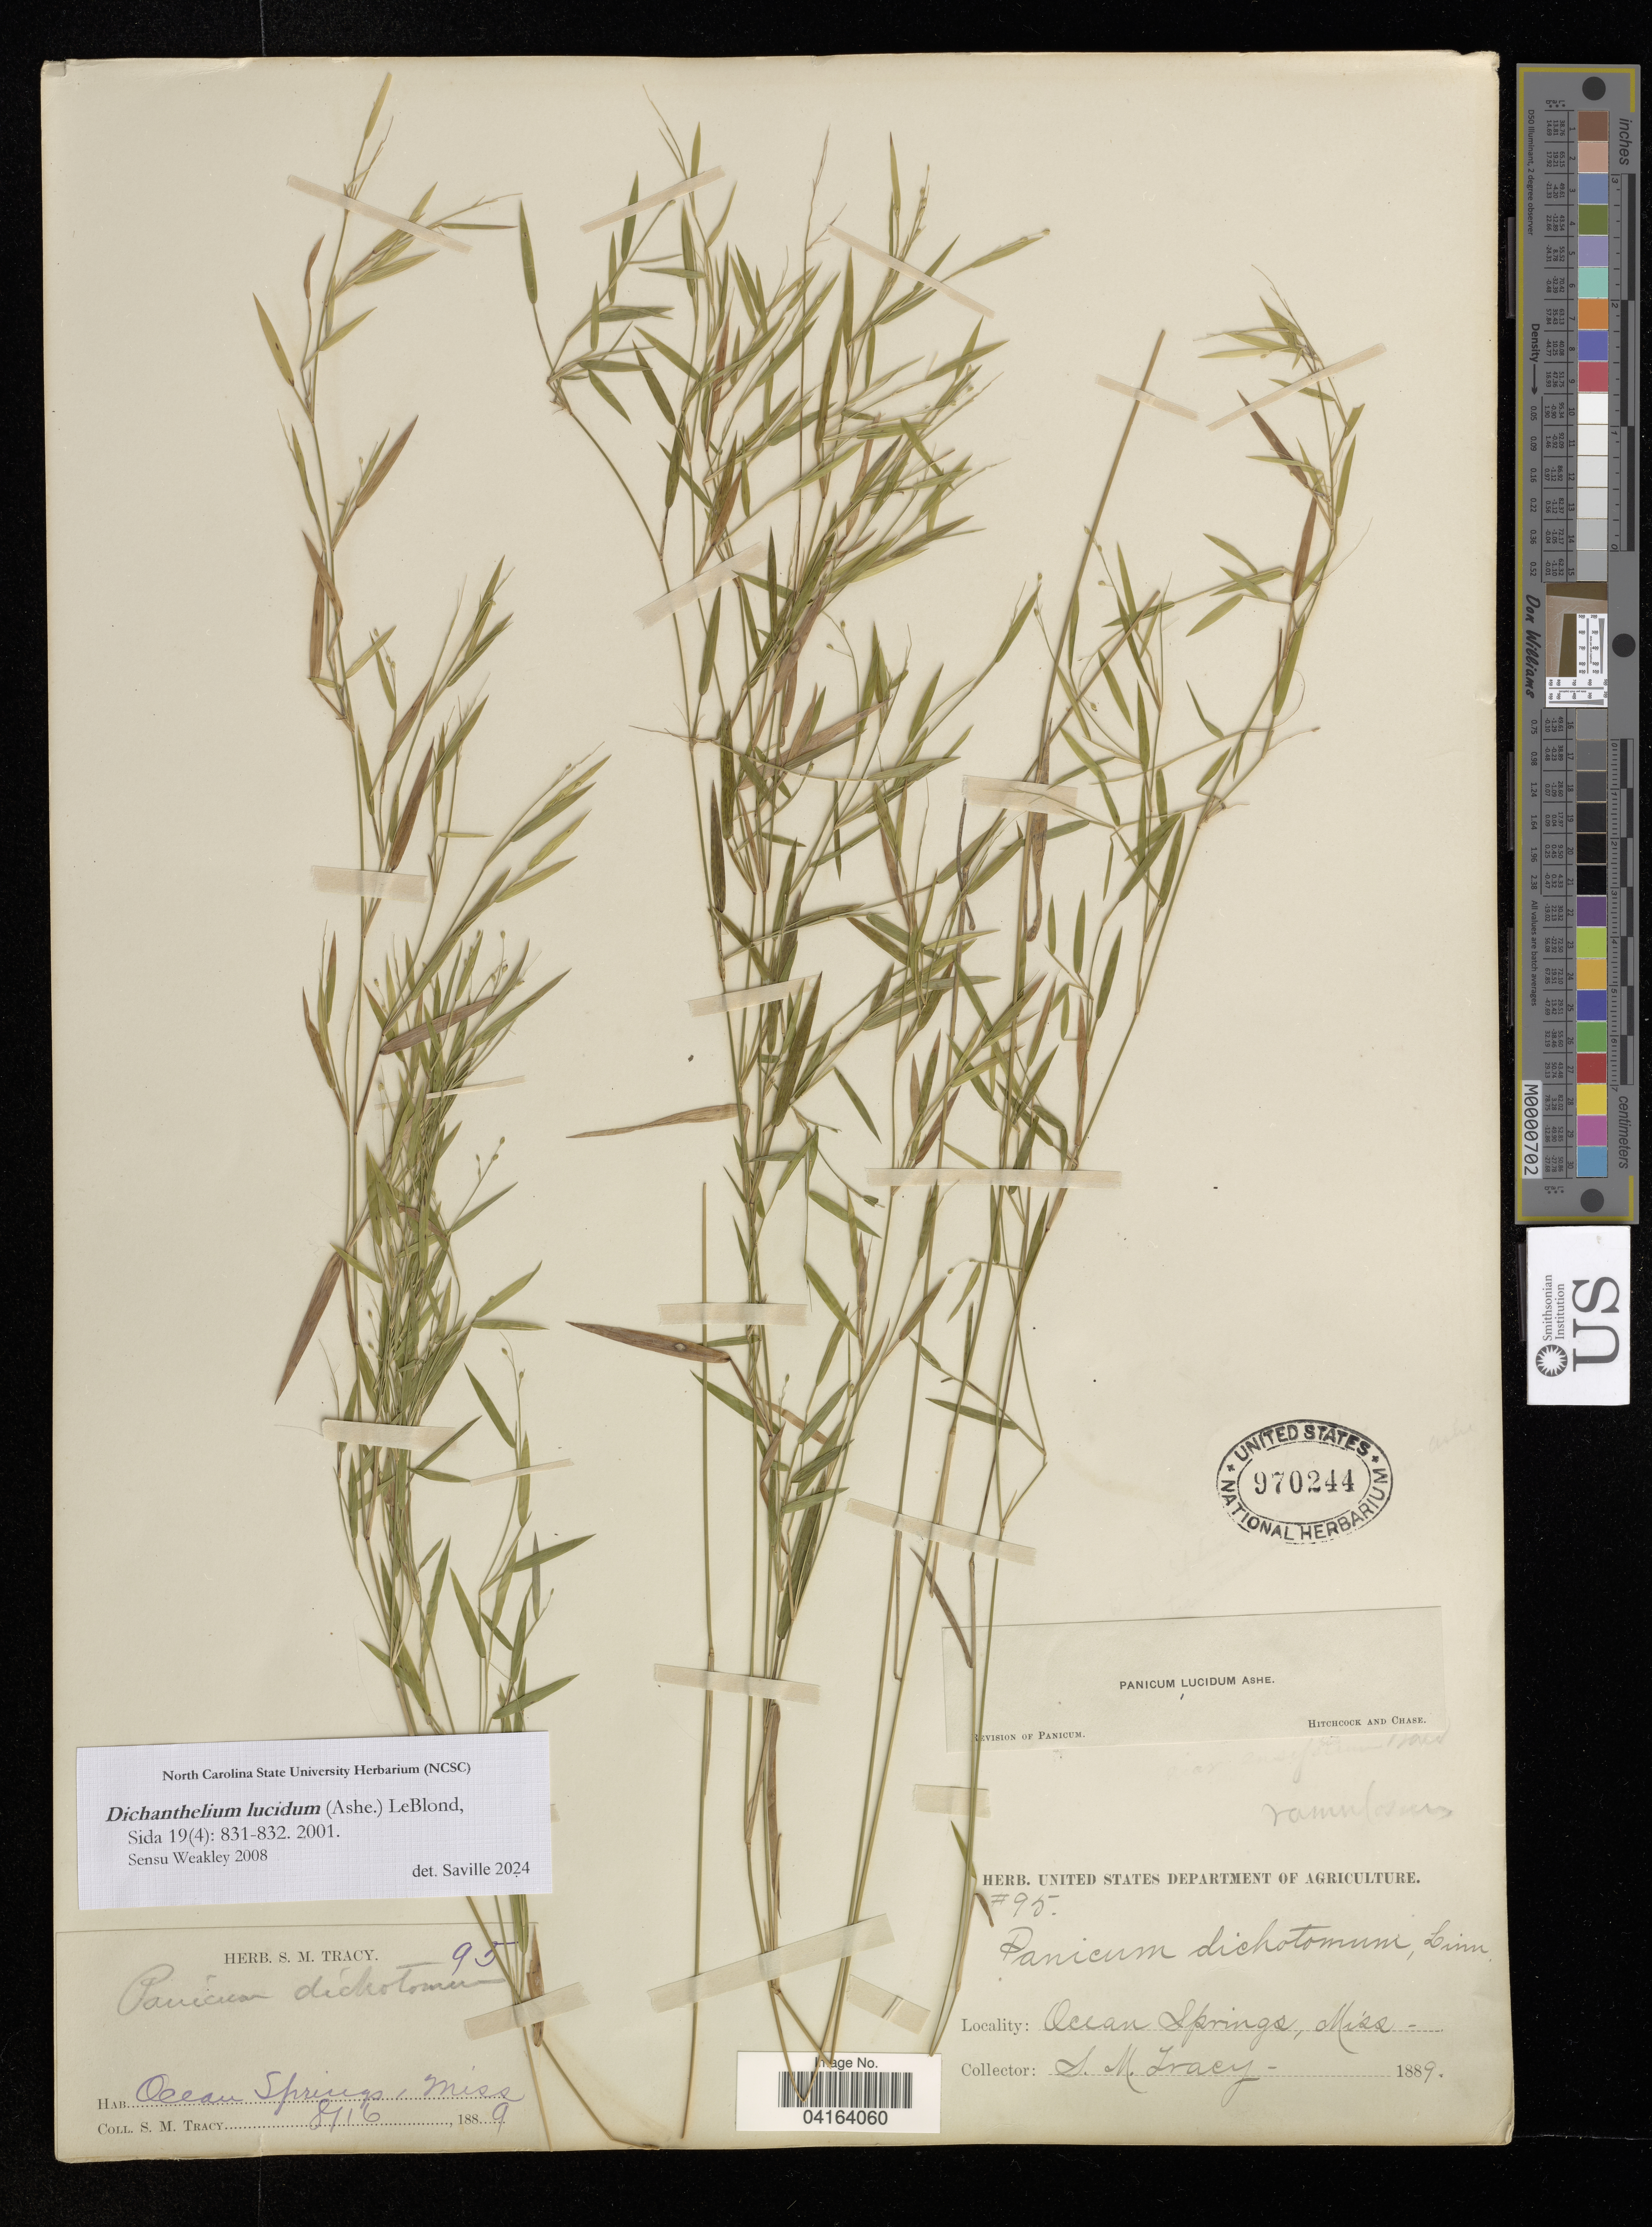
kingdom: Plantae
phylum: Tracheophyta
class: Liliopsida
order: Poales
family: Poaceae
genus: Dichanthelium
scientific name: Dichanthelium lucidum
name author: (Ashe) LeBlond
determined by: Saville, A. C., (NCSC), North Carolina State University (UNITED STATES)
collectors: S. Tracey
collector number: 95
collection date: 1889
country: United States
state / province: Mississippi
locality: Ocean Springs.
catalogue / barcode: US 970244